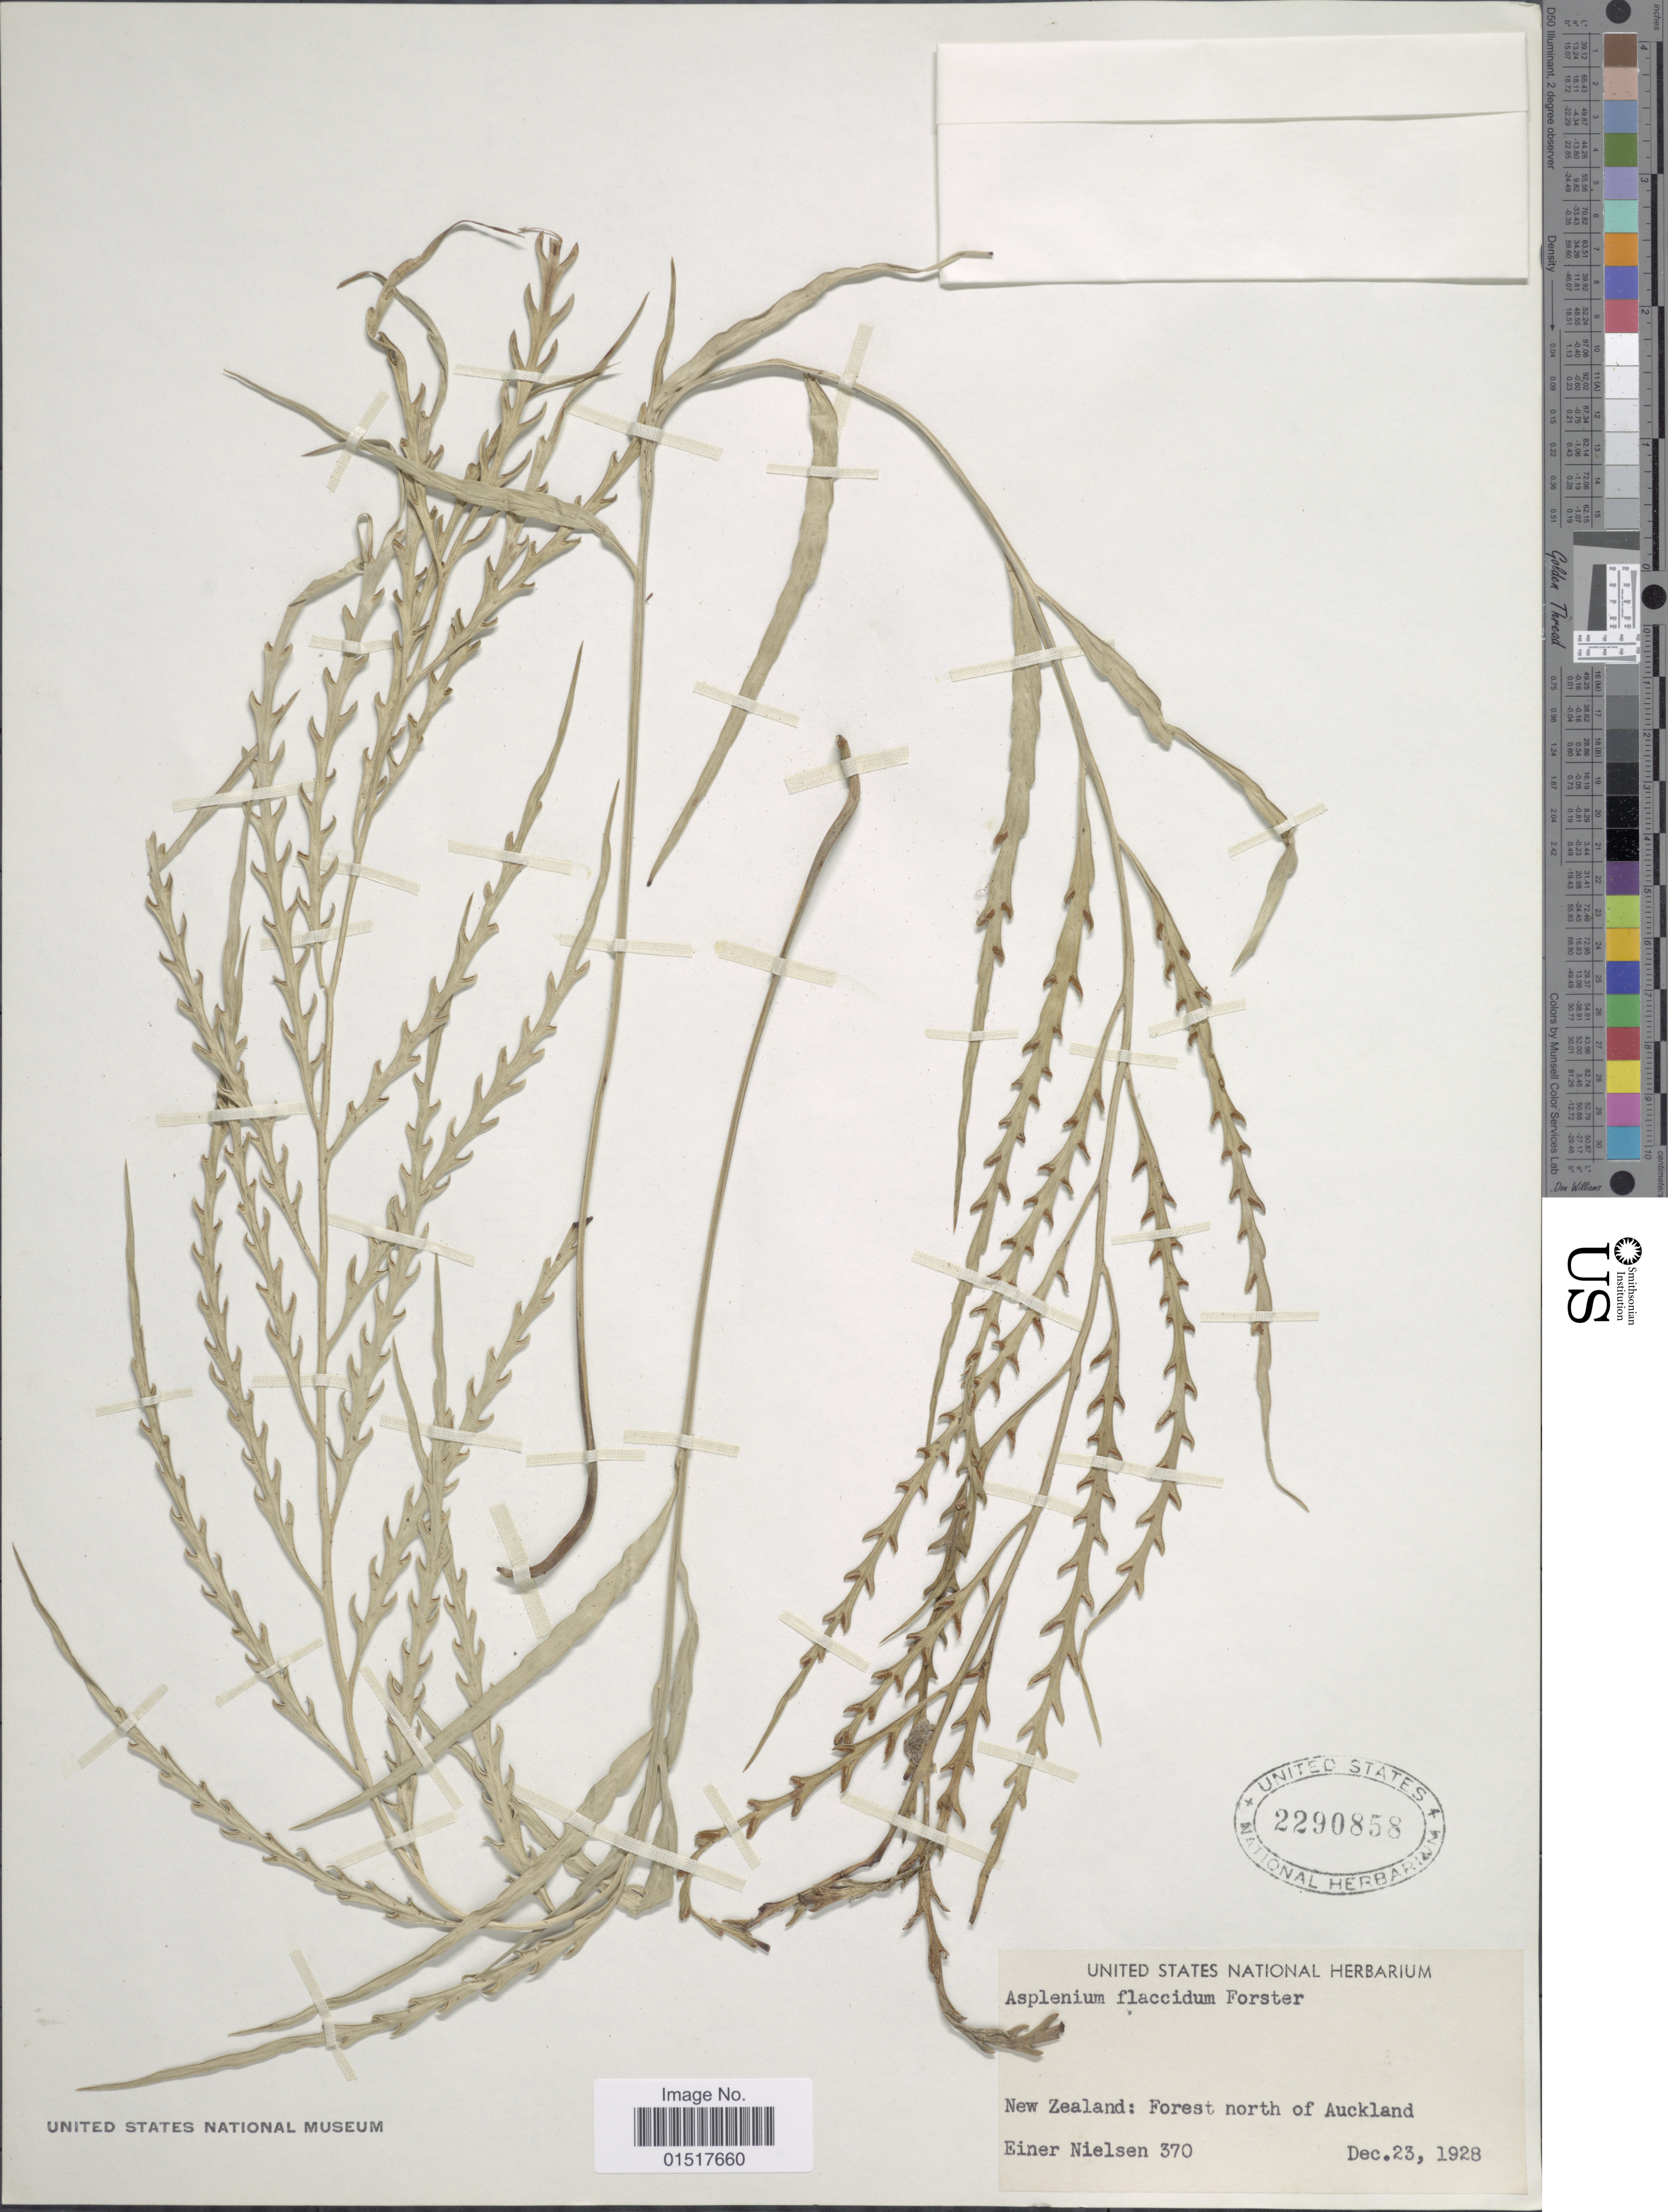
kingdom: Plantae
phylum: Tracheophyta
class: Polypodiopsida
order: Polypodiales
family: Aspleniaceae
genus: Asplenium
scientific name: Asplenium flaccidum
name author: Bonap.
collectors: E. Nielsen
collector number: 370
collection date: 1928-12-23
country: New Zealand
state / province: Auckland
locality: Forest north of Auckland.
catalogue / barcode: US 2290858